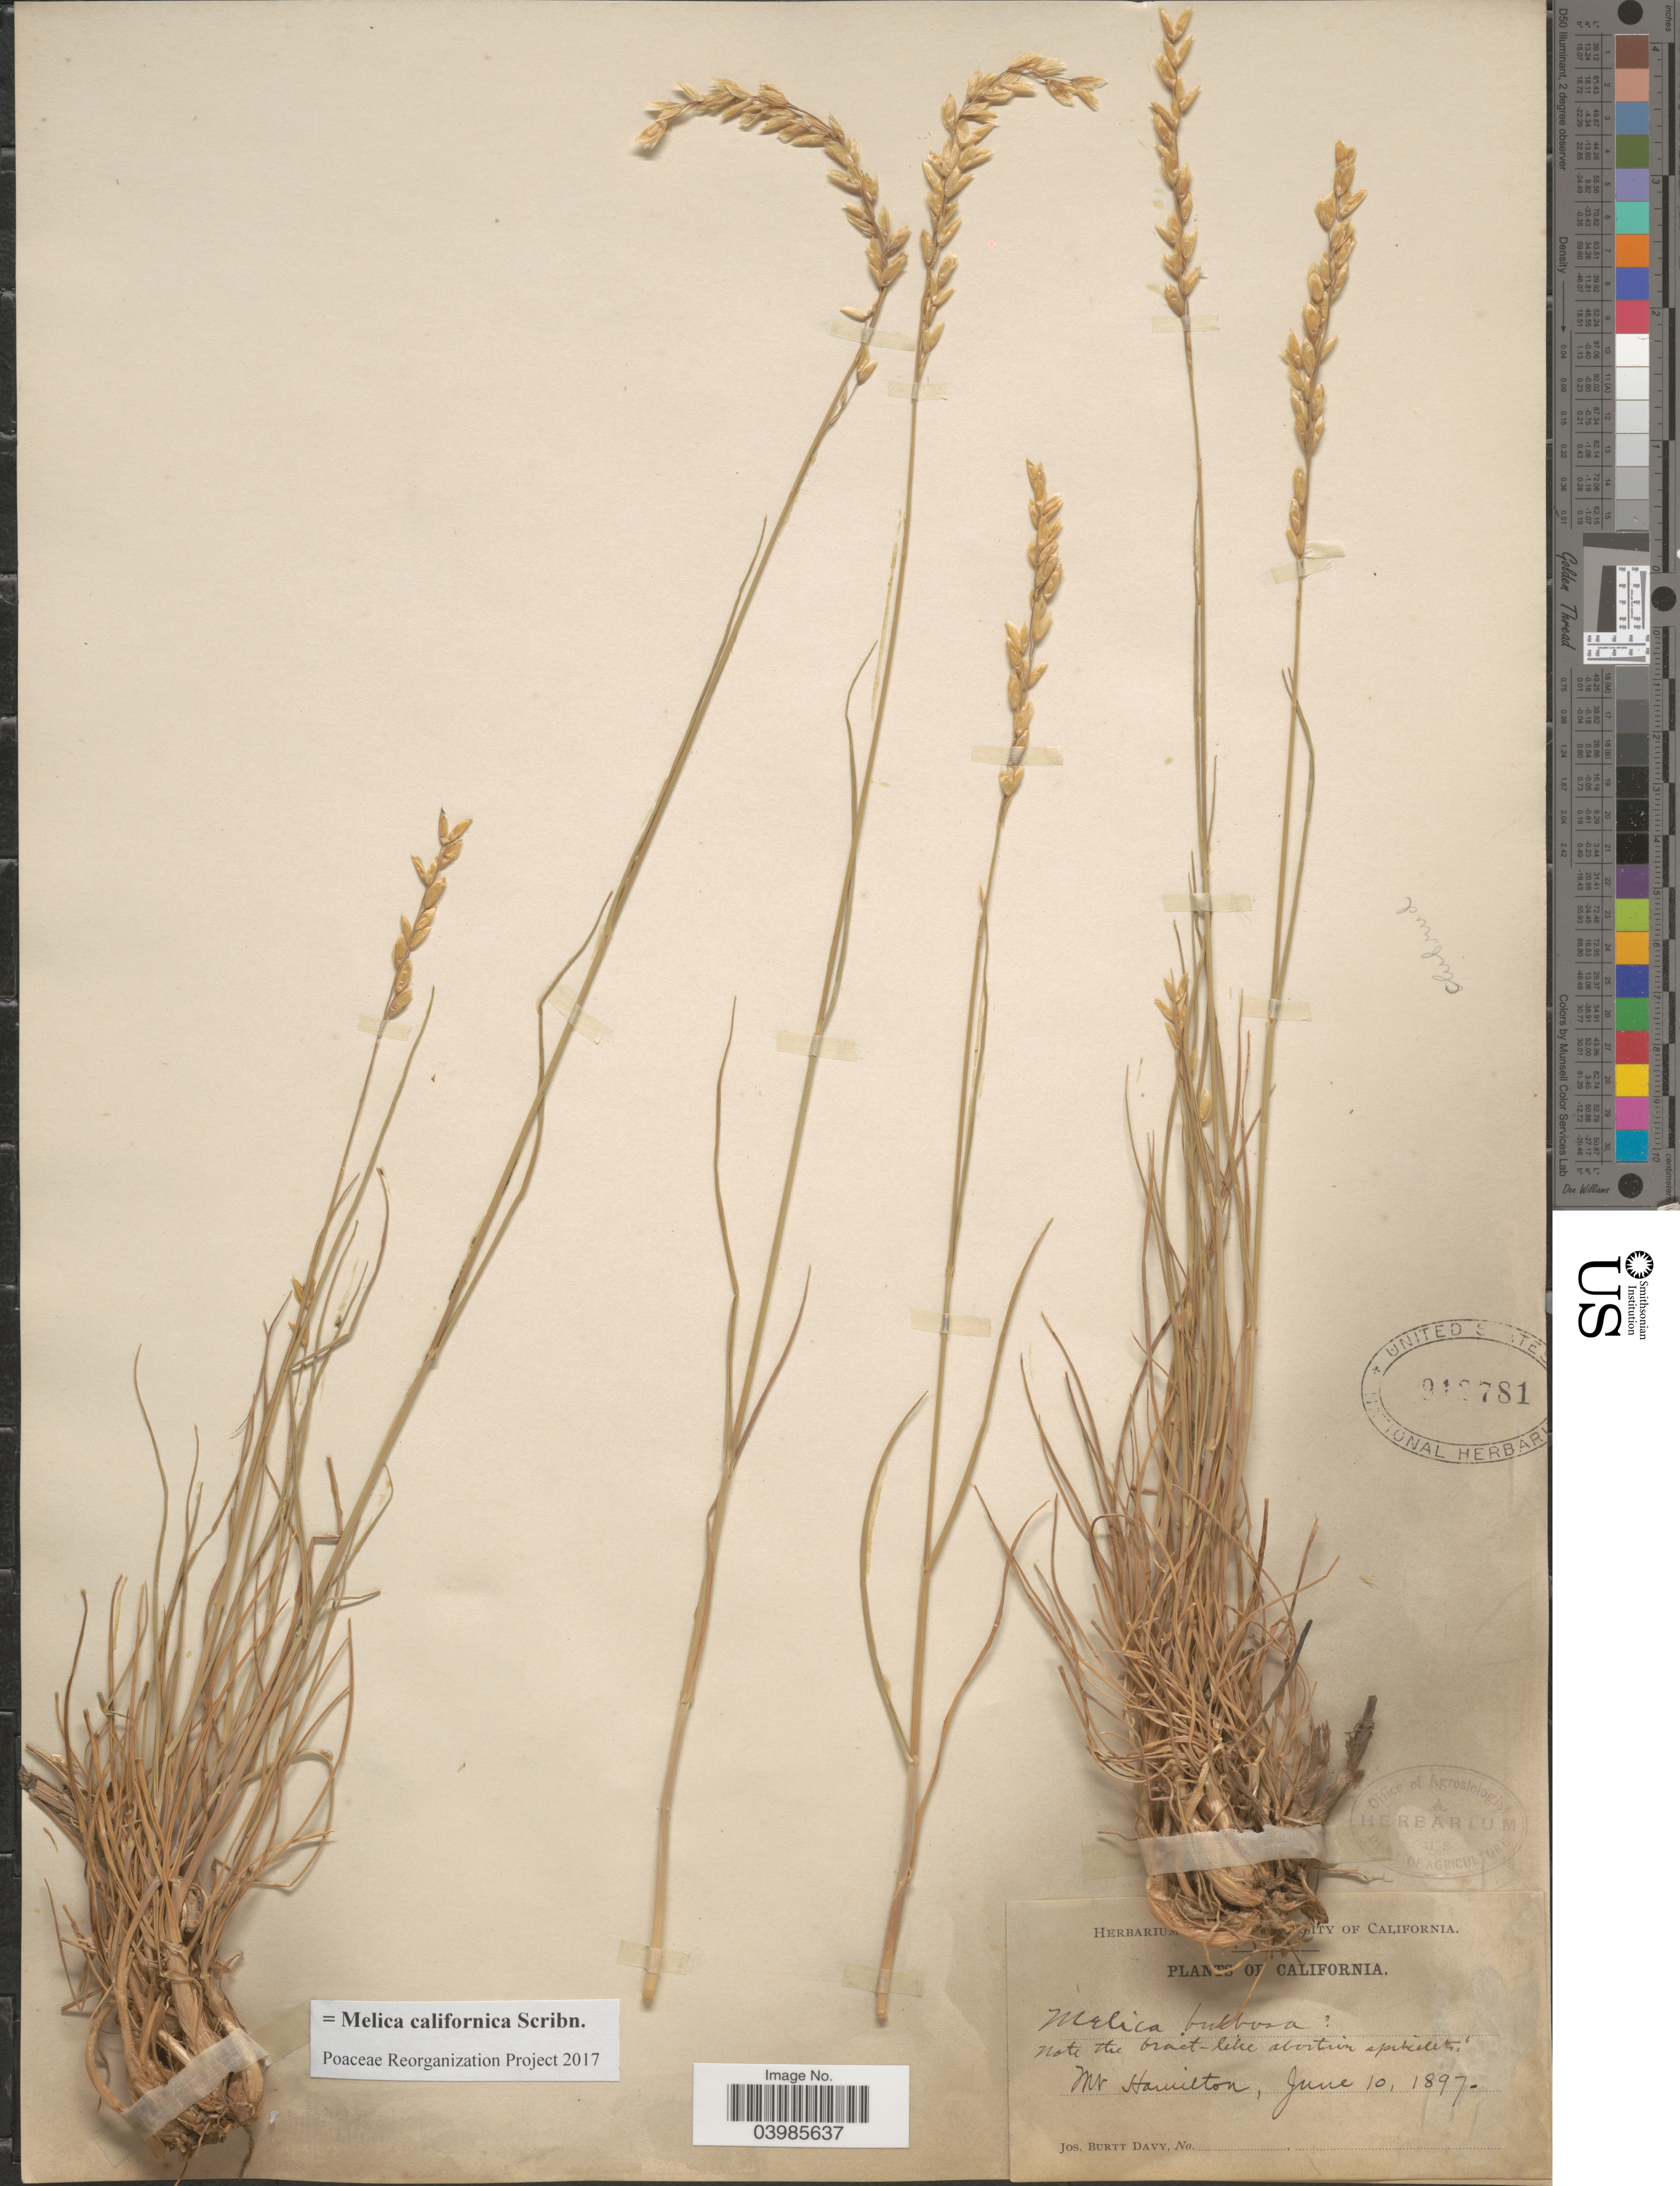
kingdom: Plantae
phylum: Tracheophyta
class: Liliopsida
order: Poales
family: Poaceae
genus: Melica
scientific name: Melica californica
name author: Scribn.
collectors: J. Burtt Davy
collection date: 1897-06-10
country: United States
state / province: California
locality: Mt Hamilton.